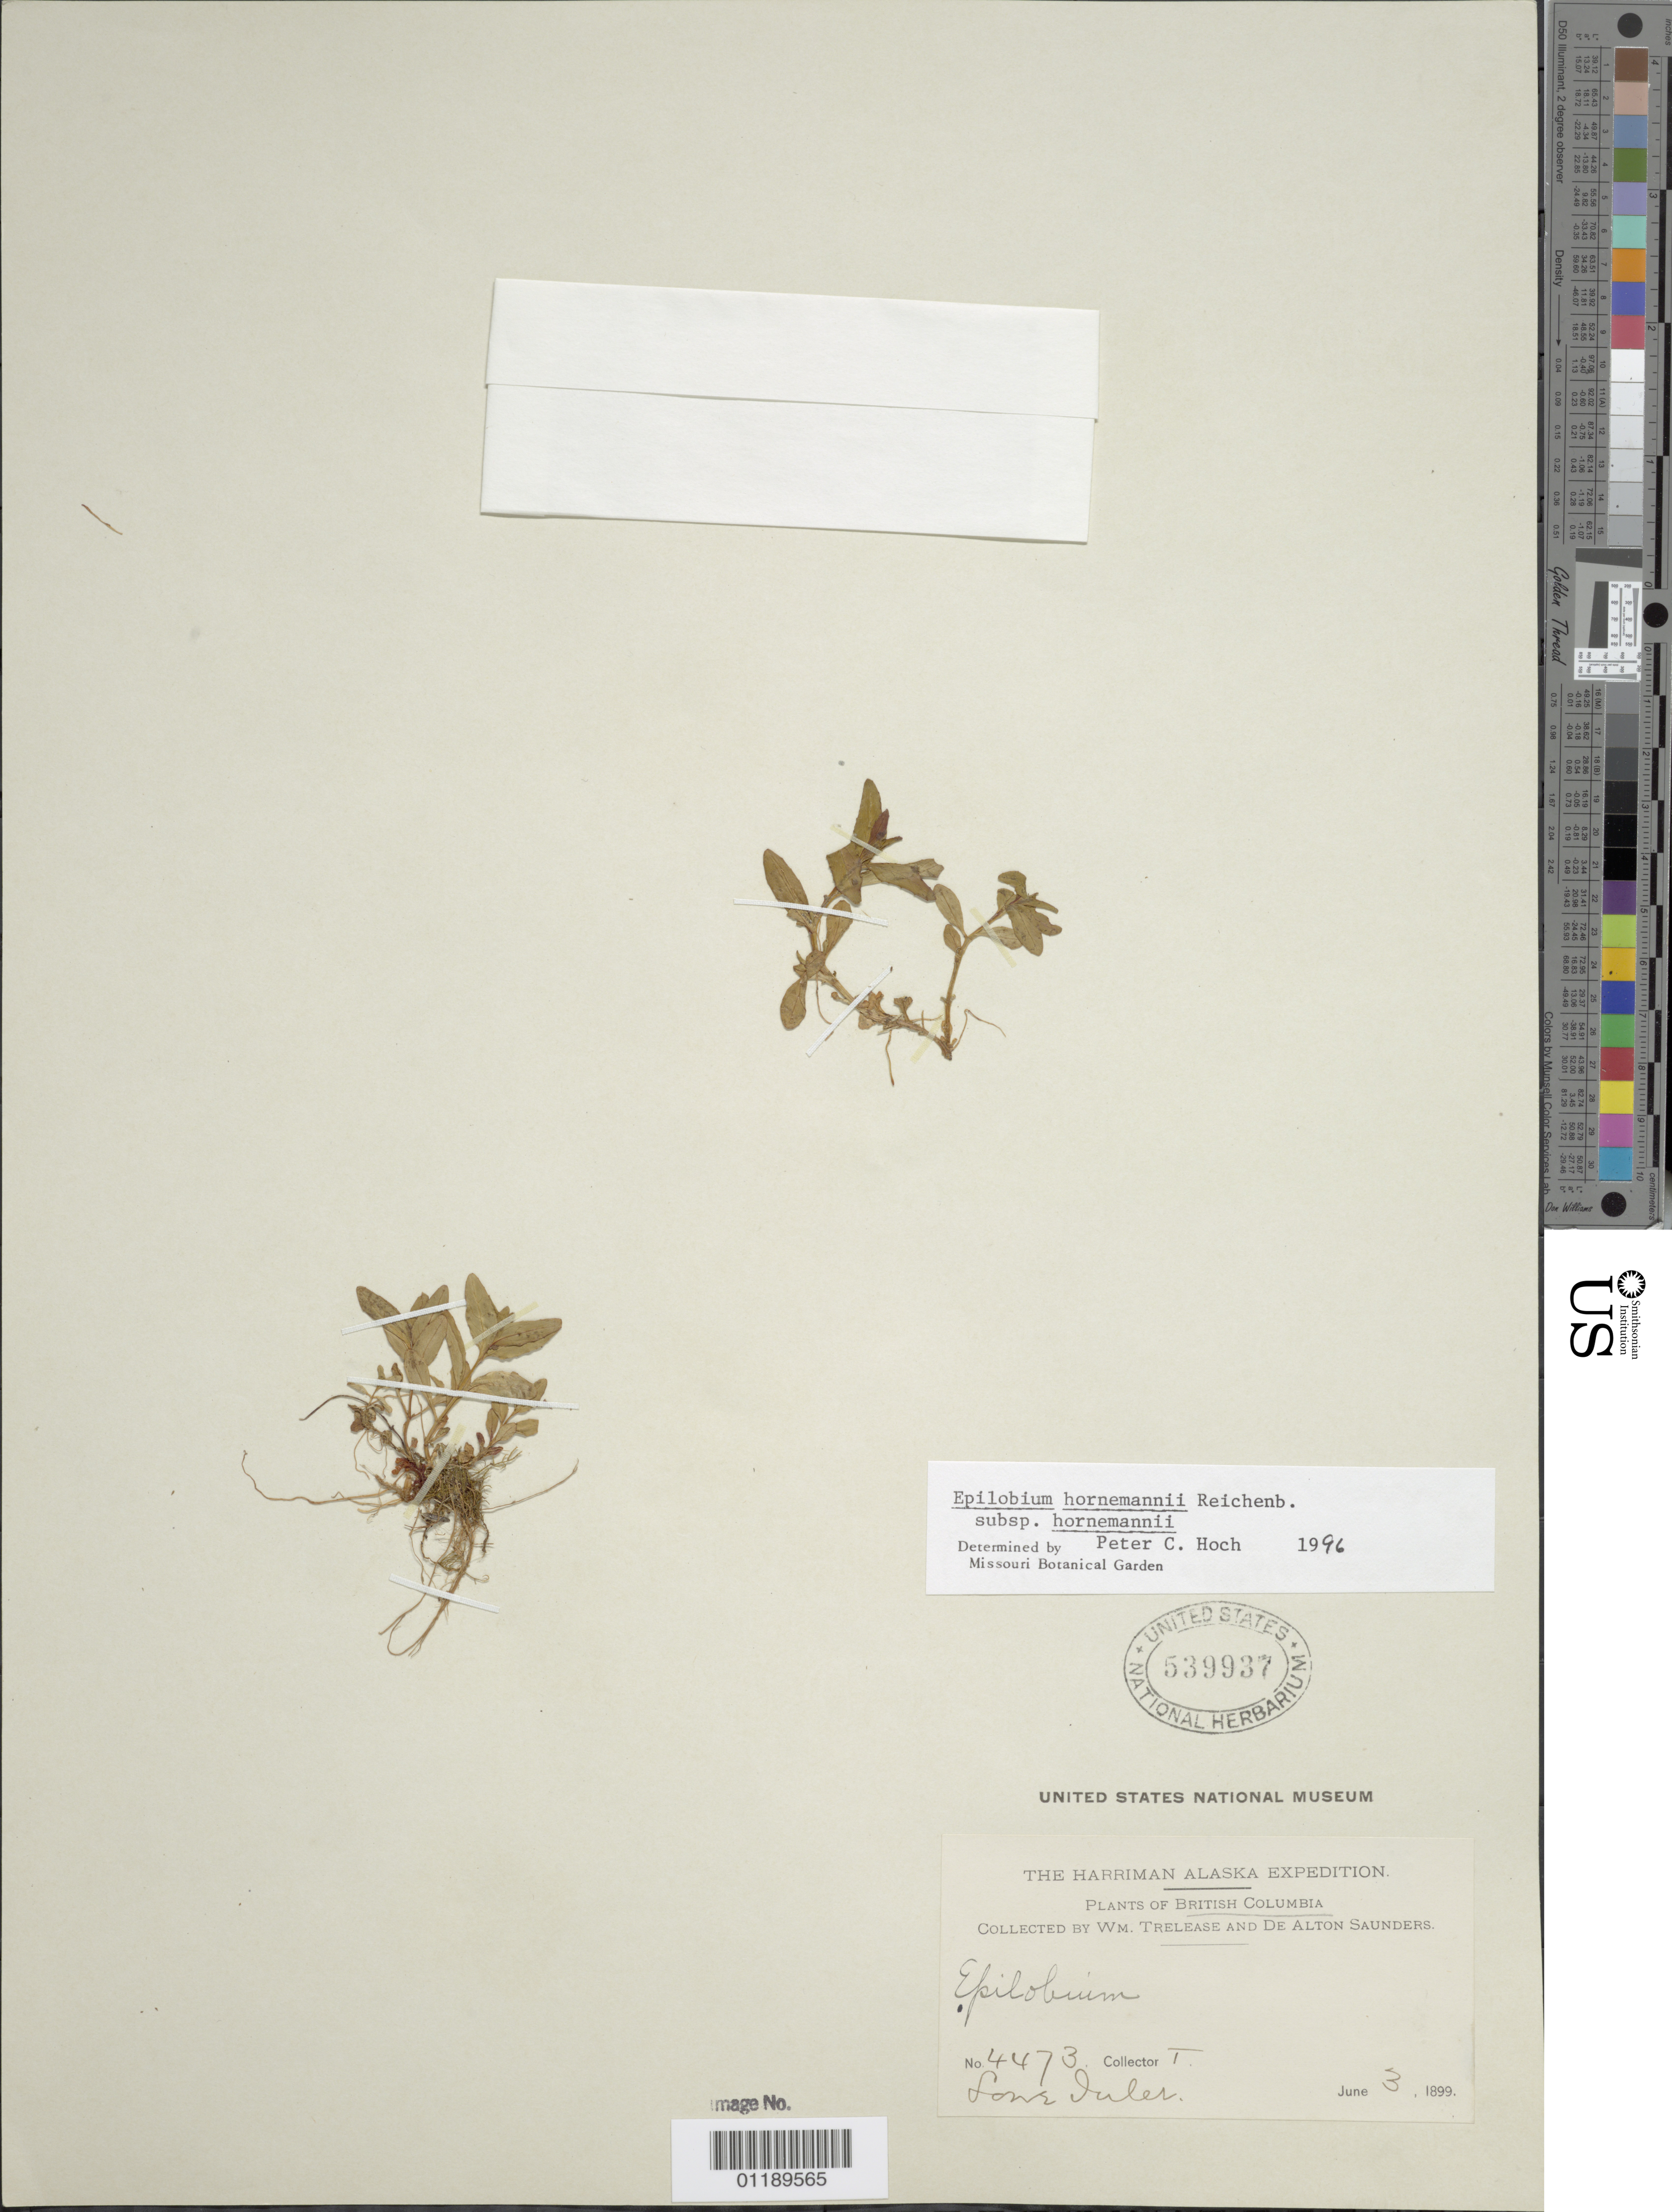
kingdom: Plantae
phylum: Tracheophyta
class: Magnoliopsida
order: Myrtales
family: Onagraceae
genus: Epilobium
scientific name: Epilobium hornemannii subsp. hornemannii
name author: Rchb.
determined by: Hoch, P. C.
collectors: W. Trelease & D. A. Saunders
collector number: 4473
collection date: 1899-06-03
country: Canada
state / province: British Columbia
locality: Lowe Inlet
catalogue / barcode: US 539937